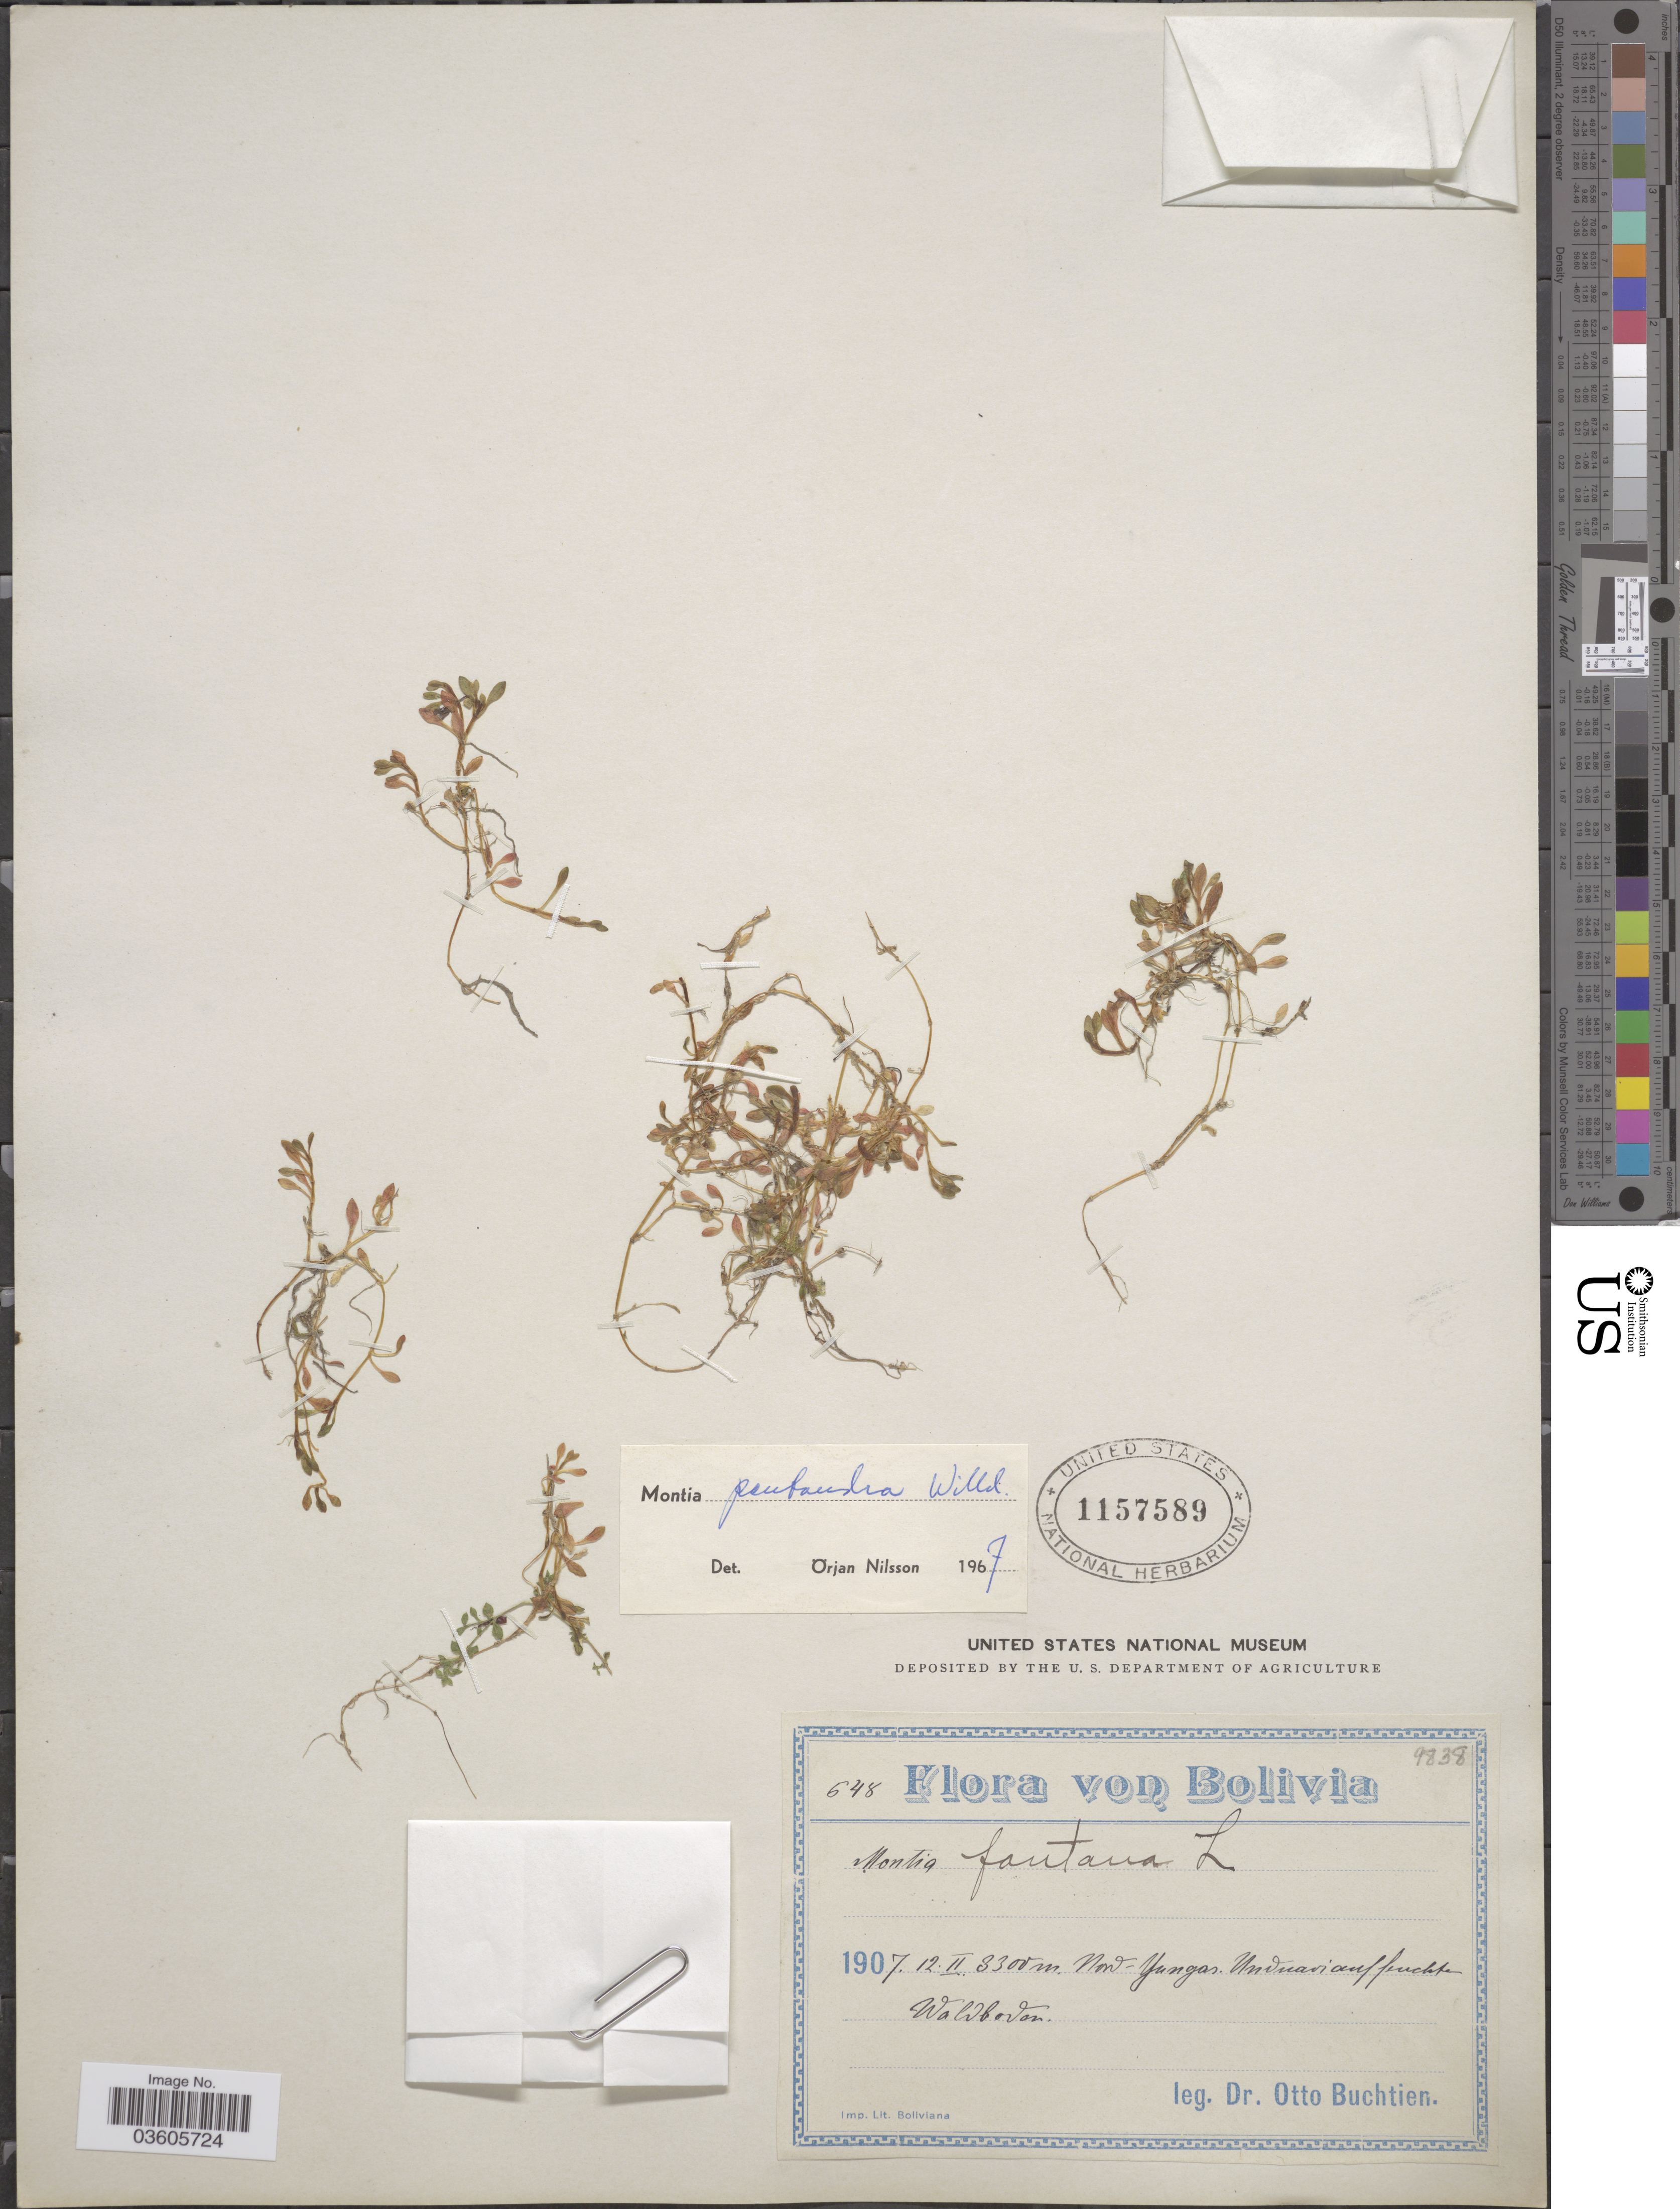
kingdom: Plantae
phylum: Tracheophyta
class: Magnoliopsida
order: Caryophyllales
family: Montiaceae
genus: Montia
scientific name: Montia pentandra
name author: Willd. ex Cham.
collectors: O. Buchtien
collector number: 648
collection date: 1907-02-12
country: Bolivia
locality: Nord-Yungas. Unduavi.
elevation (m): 3300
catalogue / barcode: US 1157589